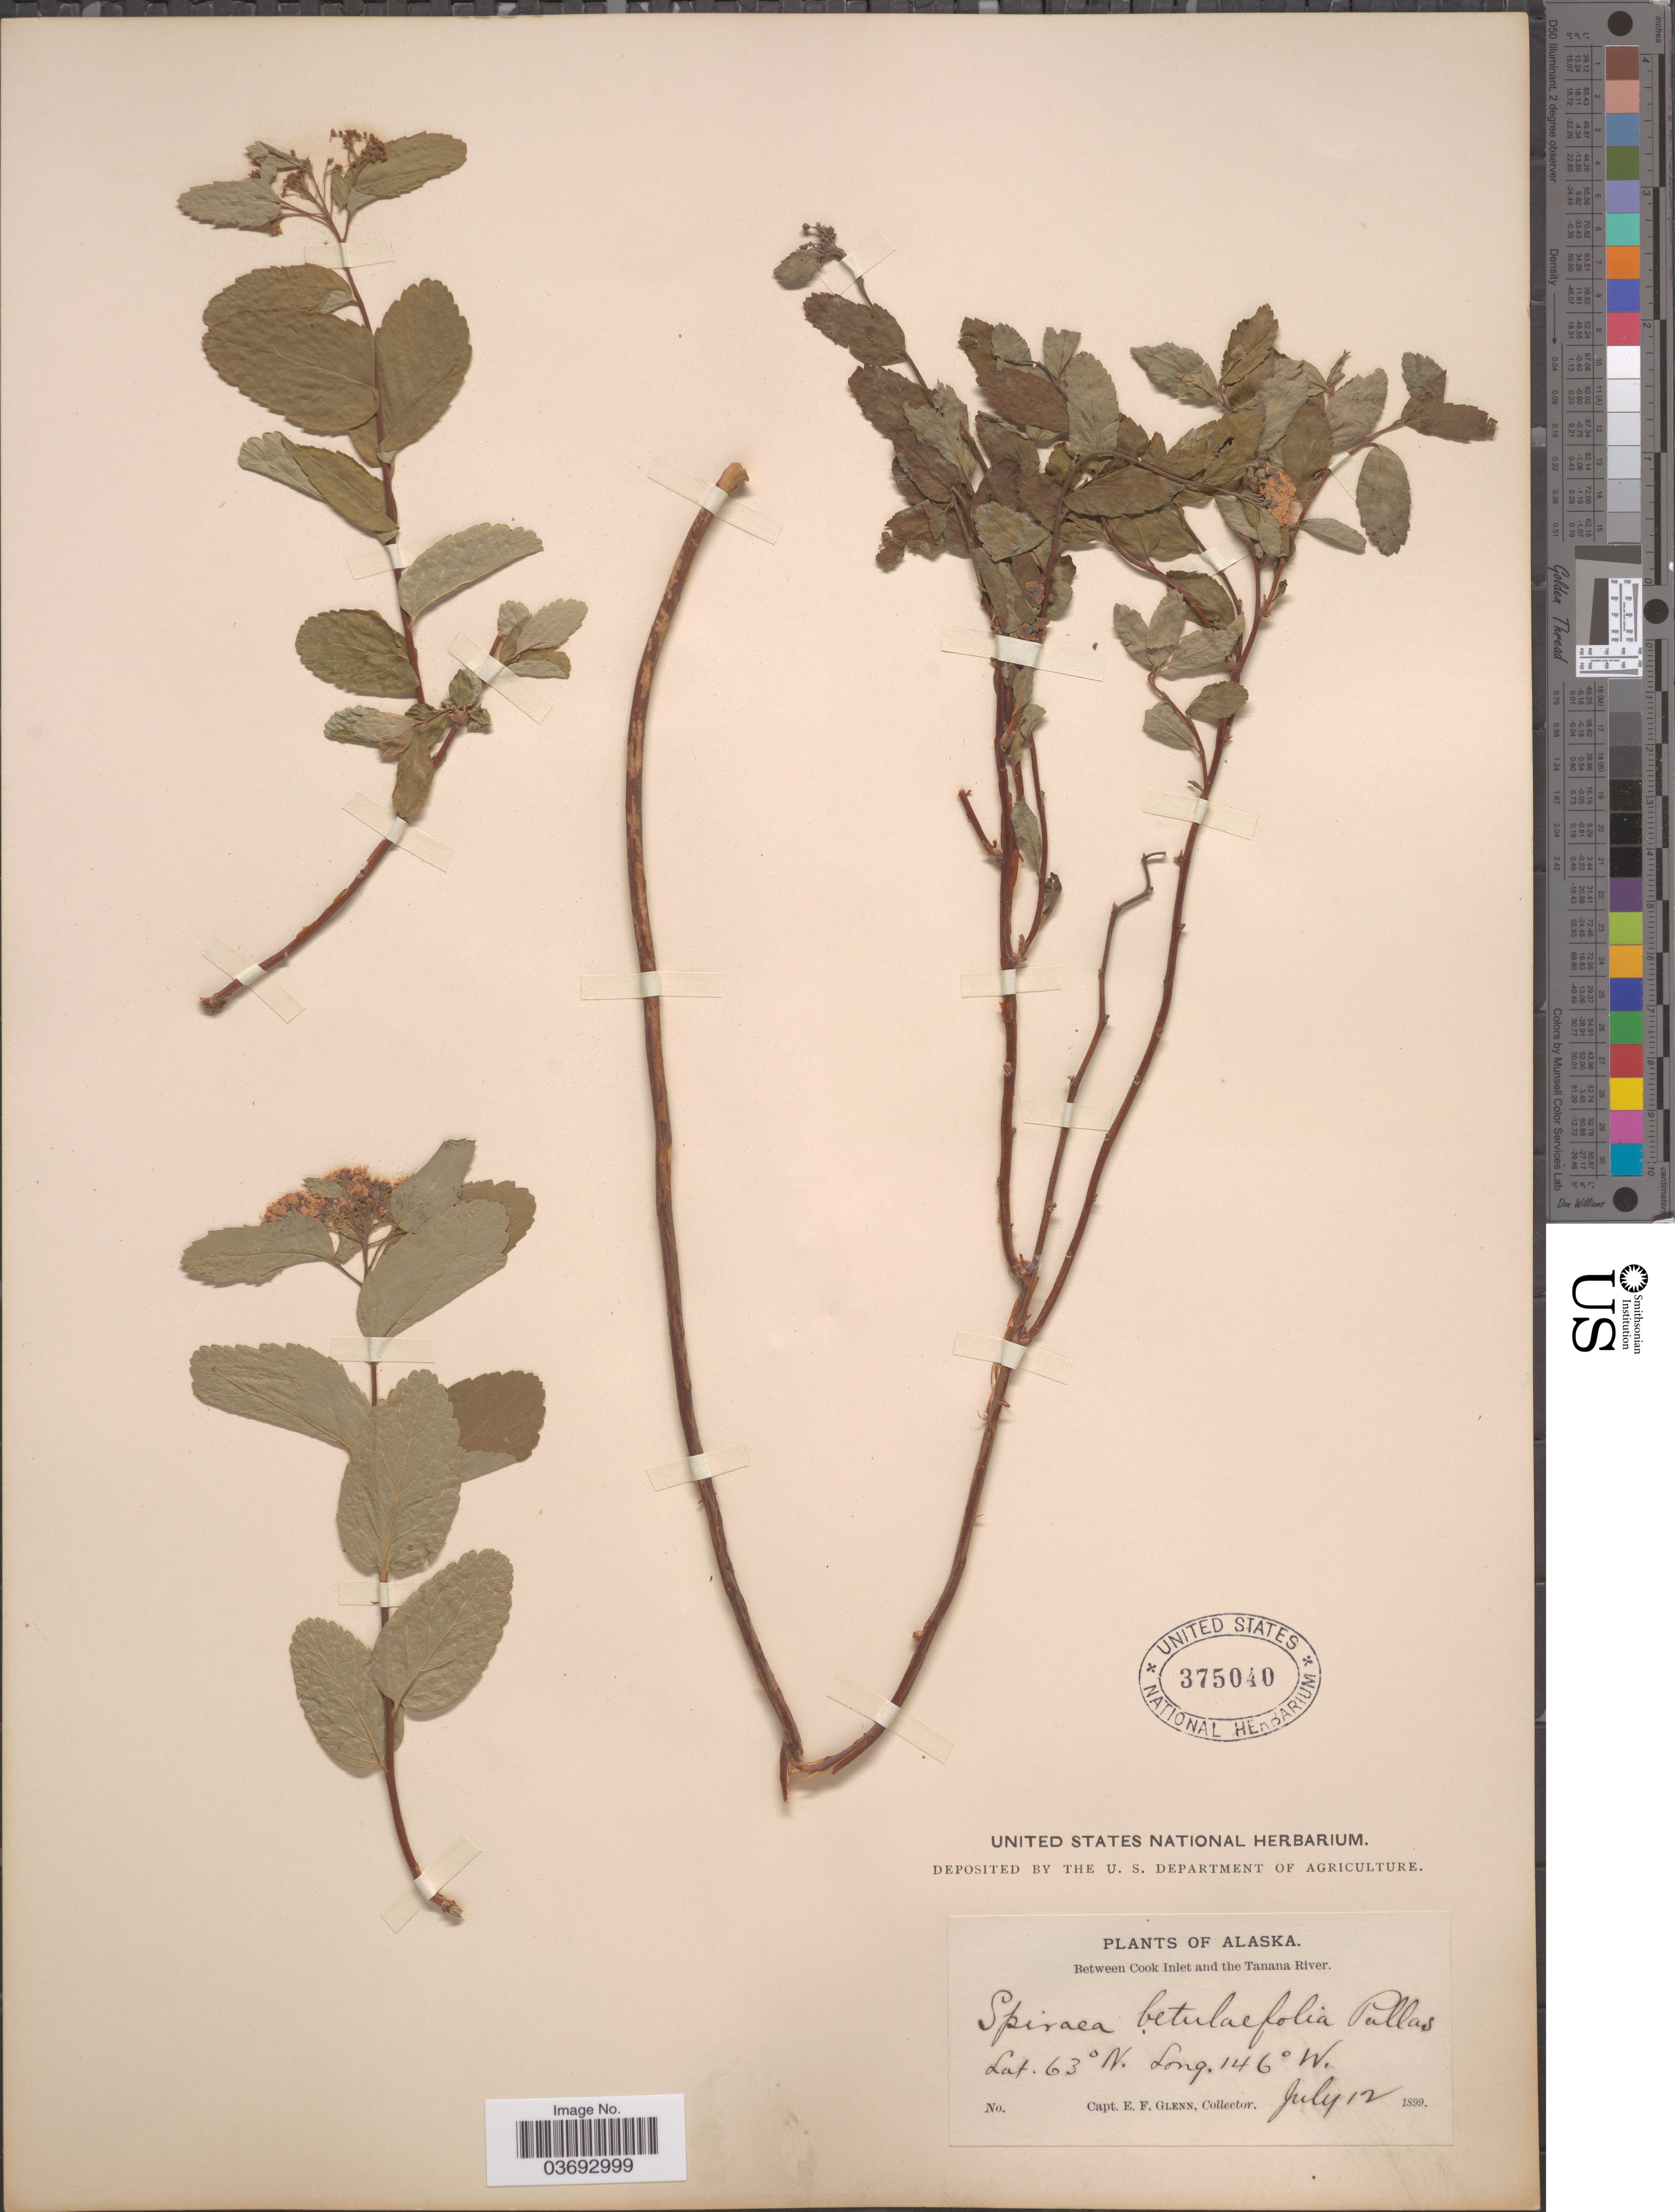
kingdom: Plantae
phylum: Tracheophyta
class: Magnoliopsida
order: Rosales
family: Rosaceae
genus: Spiraea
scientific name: Spiraea stevenii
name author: (C.K. Schneid.) Rydb.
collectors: E. Glenn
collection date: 1899-07-12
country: United States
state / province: Alaska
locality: Between Cook Inlet and the Tanana River.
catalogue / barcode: US 375040